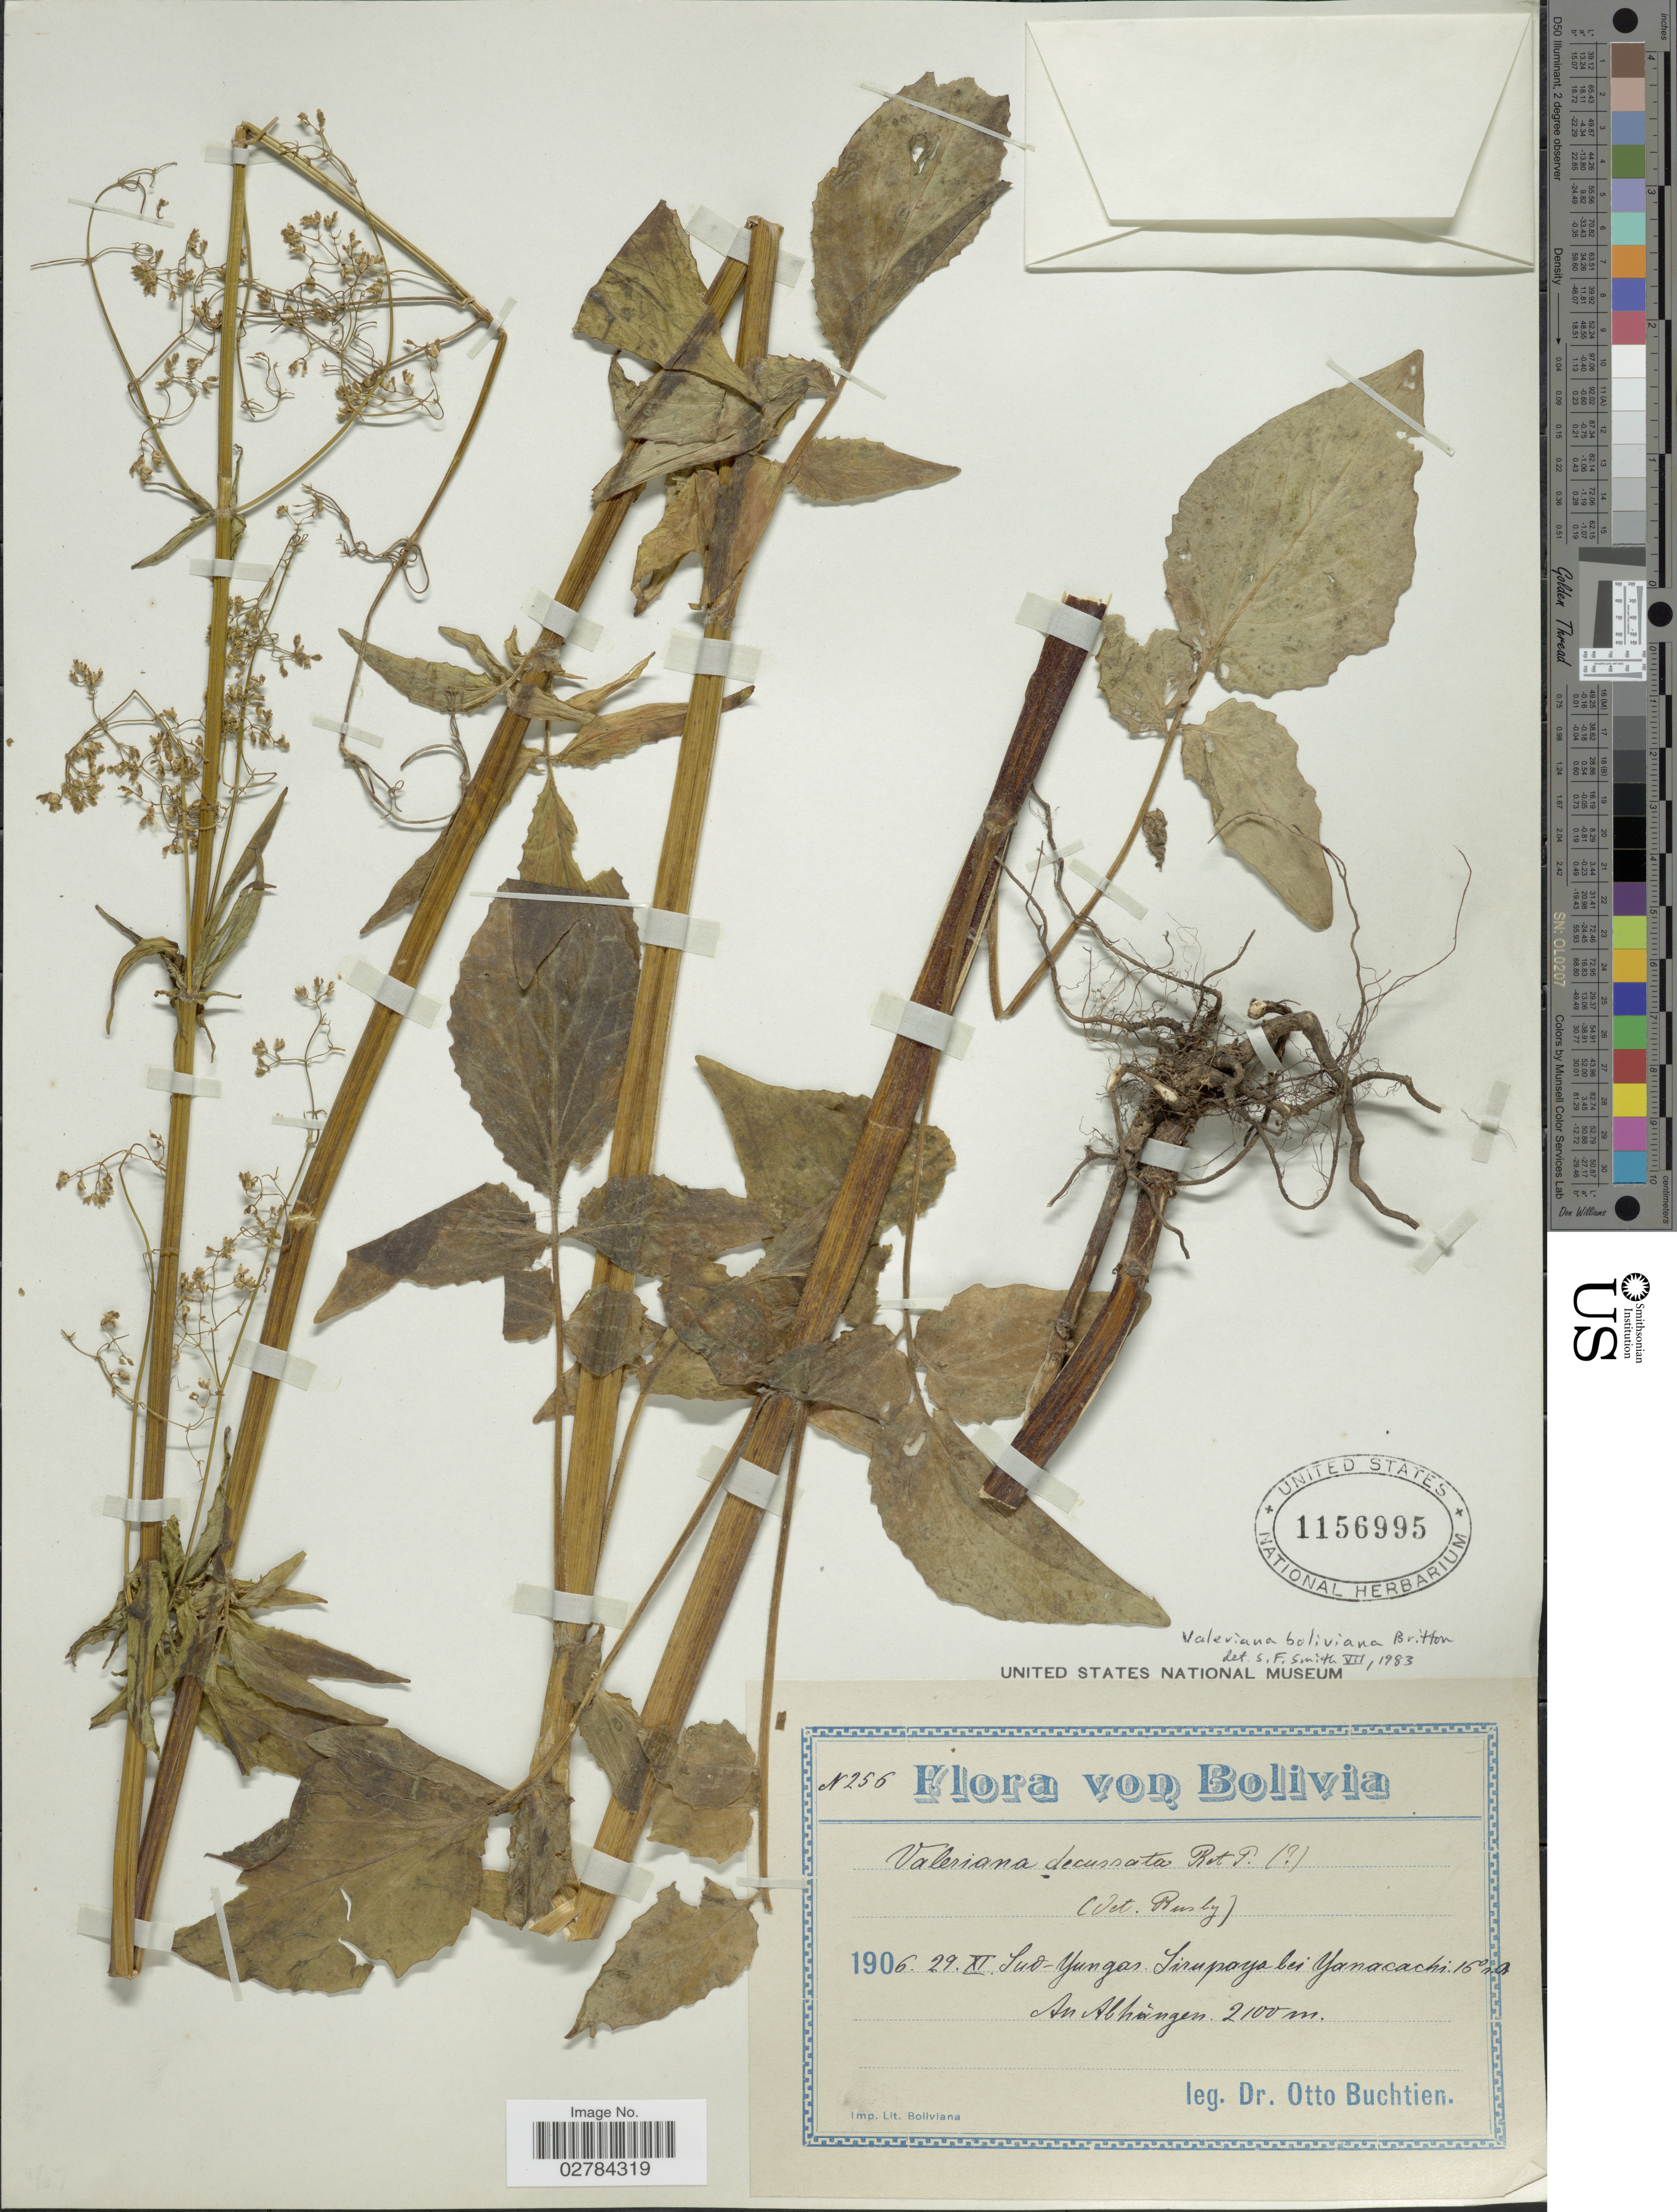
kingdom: Plantae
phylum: Tracheophyta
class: Magnoliopsida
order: Dipsacales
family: Caprifoliaceae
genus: Valeriana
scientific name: Valeriana boliviana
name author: Britton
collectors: O. Buchtien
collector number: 256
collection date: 1906-11-29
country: Bolivia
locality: Sud-Yungas. Sirapaya bei Yanacachi. 16°s.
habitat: An Abhängen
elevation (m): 2100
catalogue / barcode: US 1156995